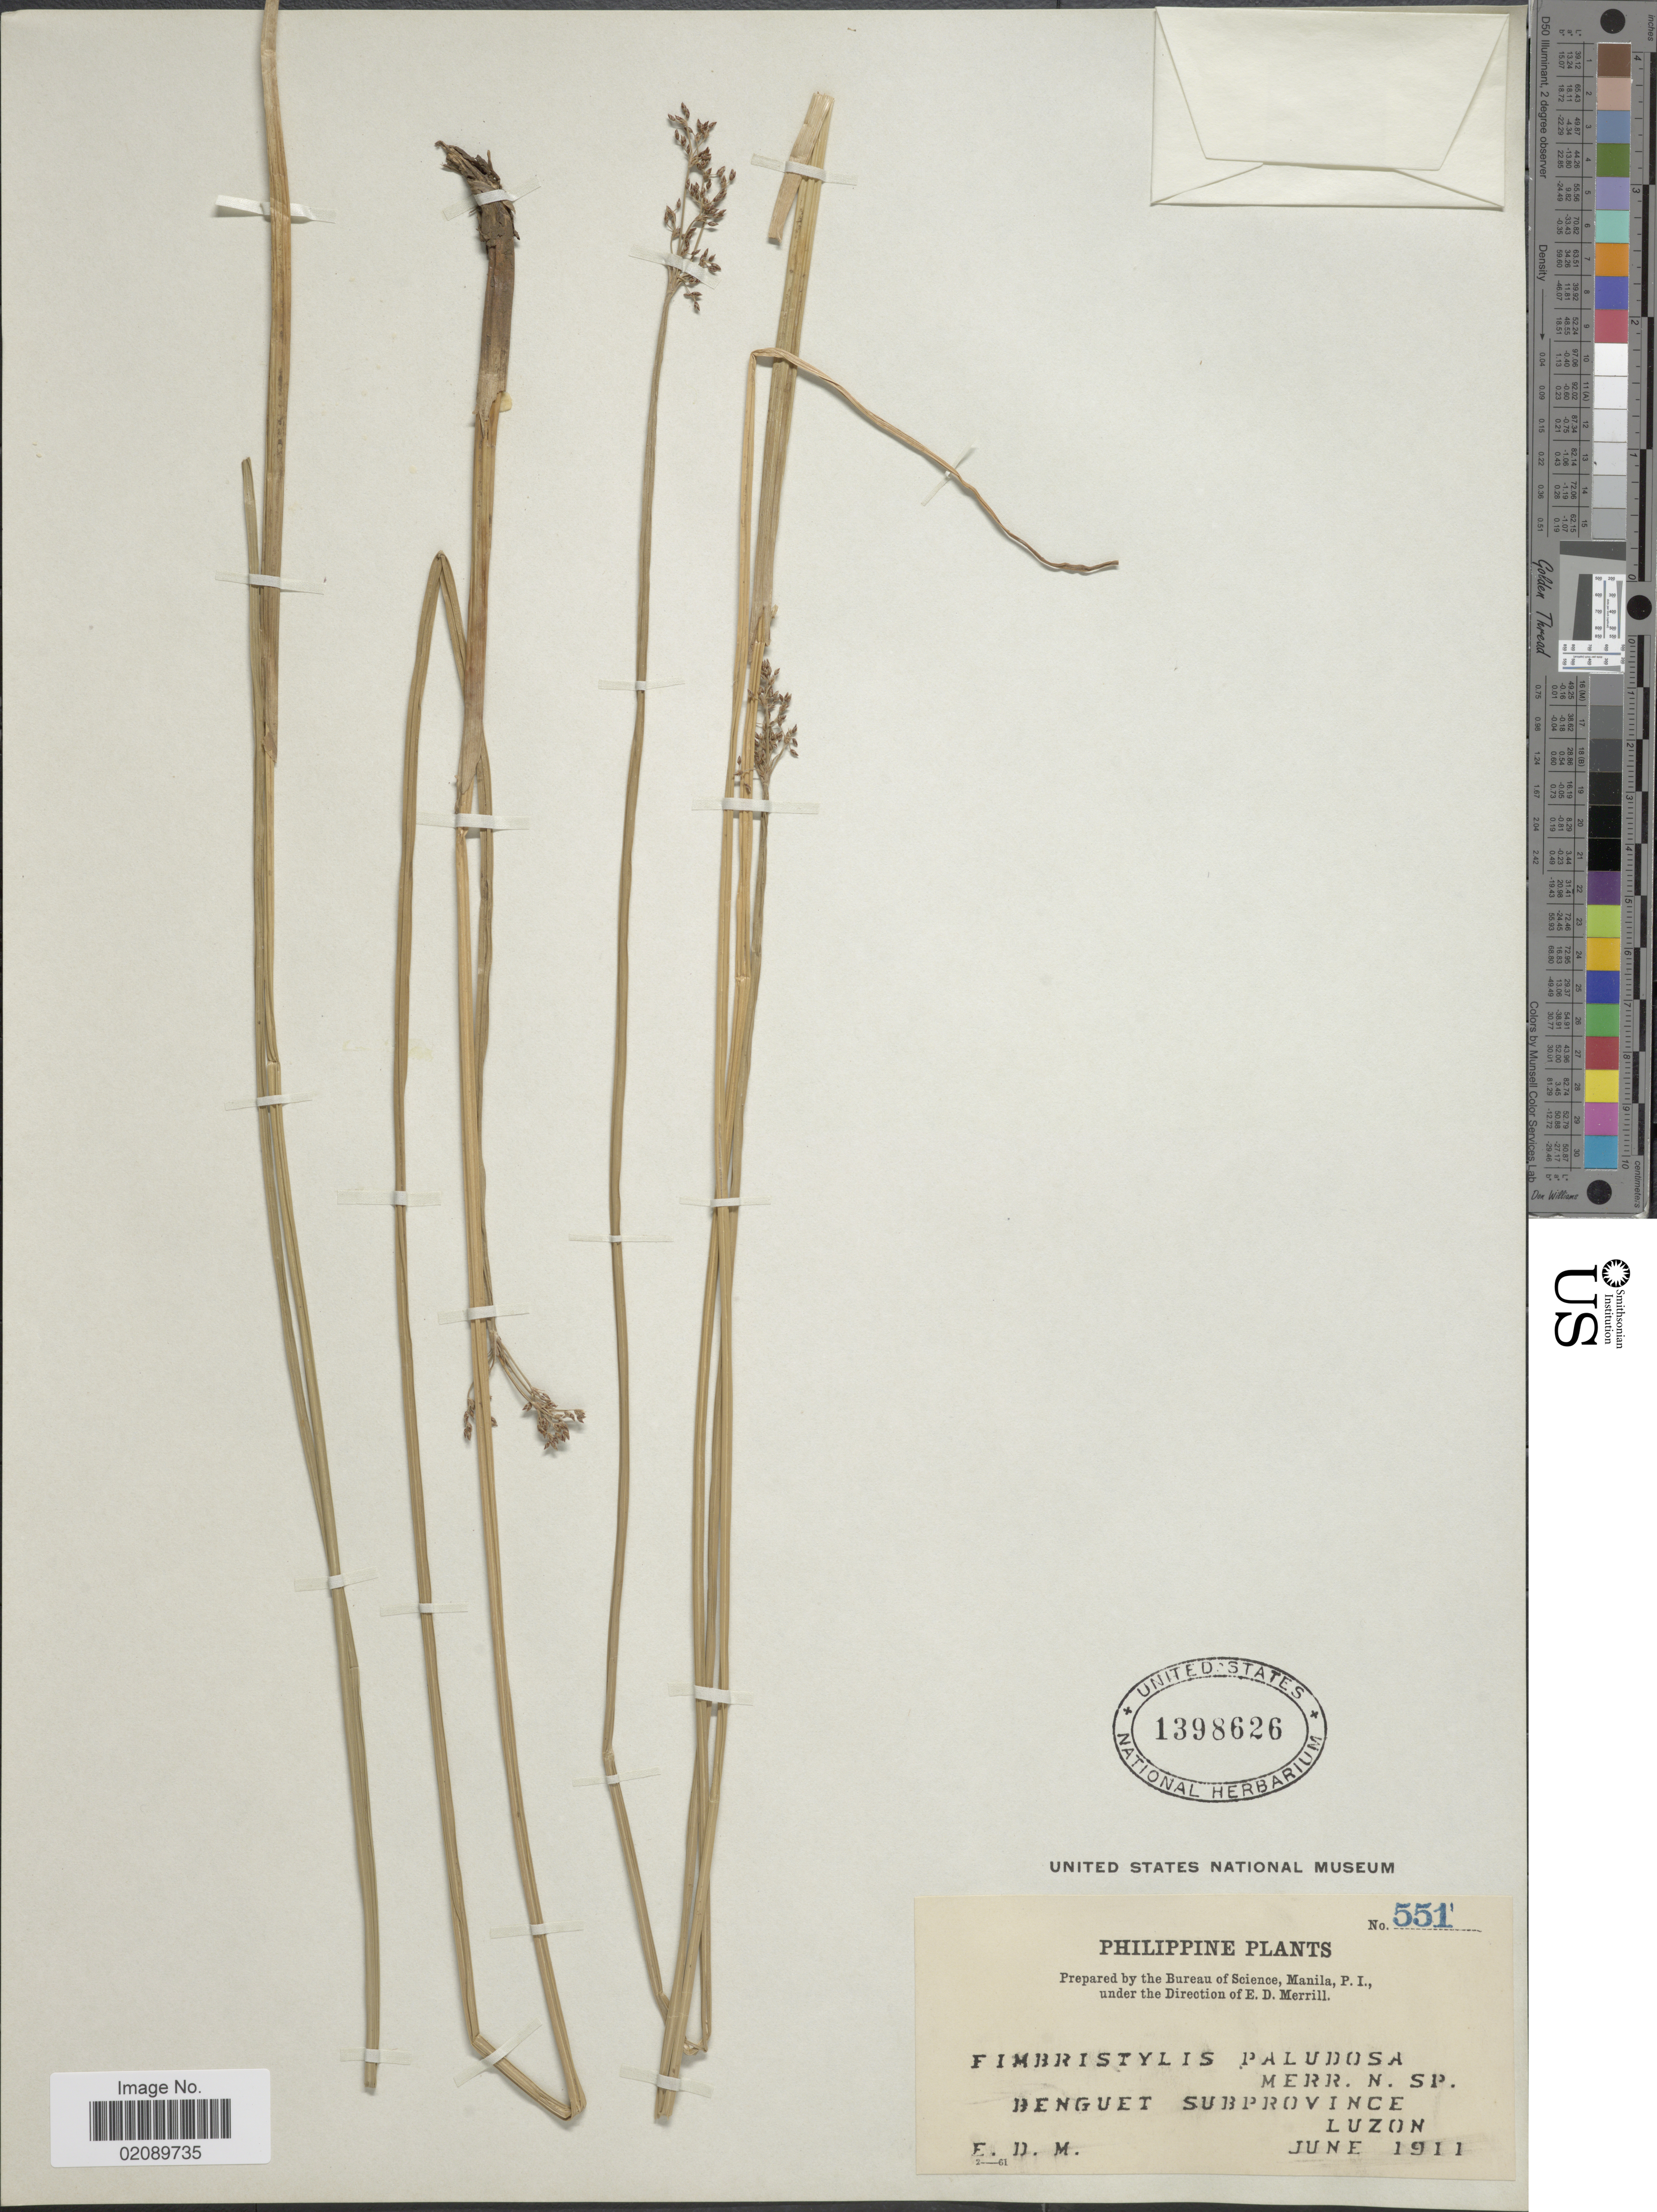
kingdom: Plantae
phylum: Tracheophyta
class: Liliopsida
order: Poales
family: Cyperaceae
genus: Fimbristylis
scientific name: Fimbristylis salbundia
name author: (Nees) Kunth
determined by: Kern, J. H.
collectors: E. D. Merrill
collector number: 551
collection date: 1911-06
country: Philippines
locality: Benguet Subprovince, Luzon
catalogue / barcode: US 1398626